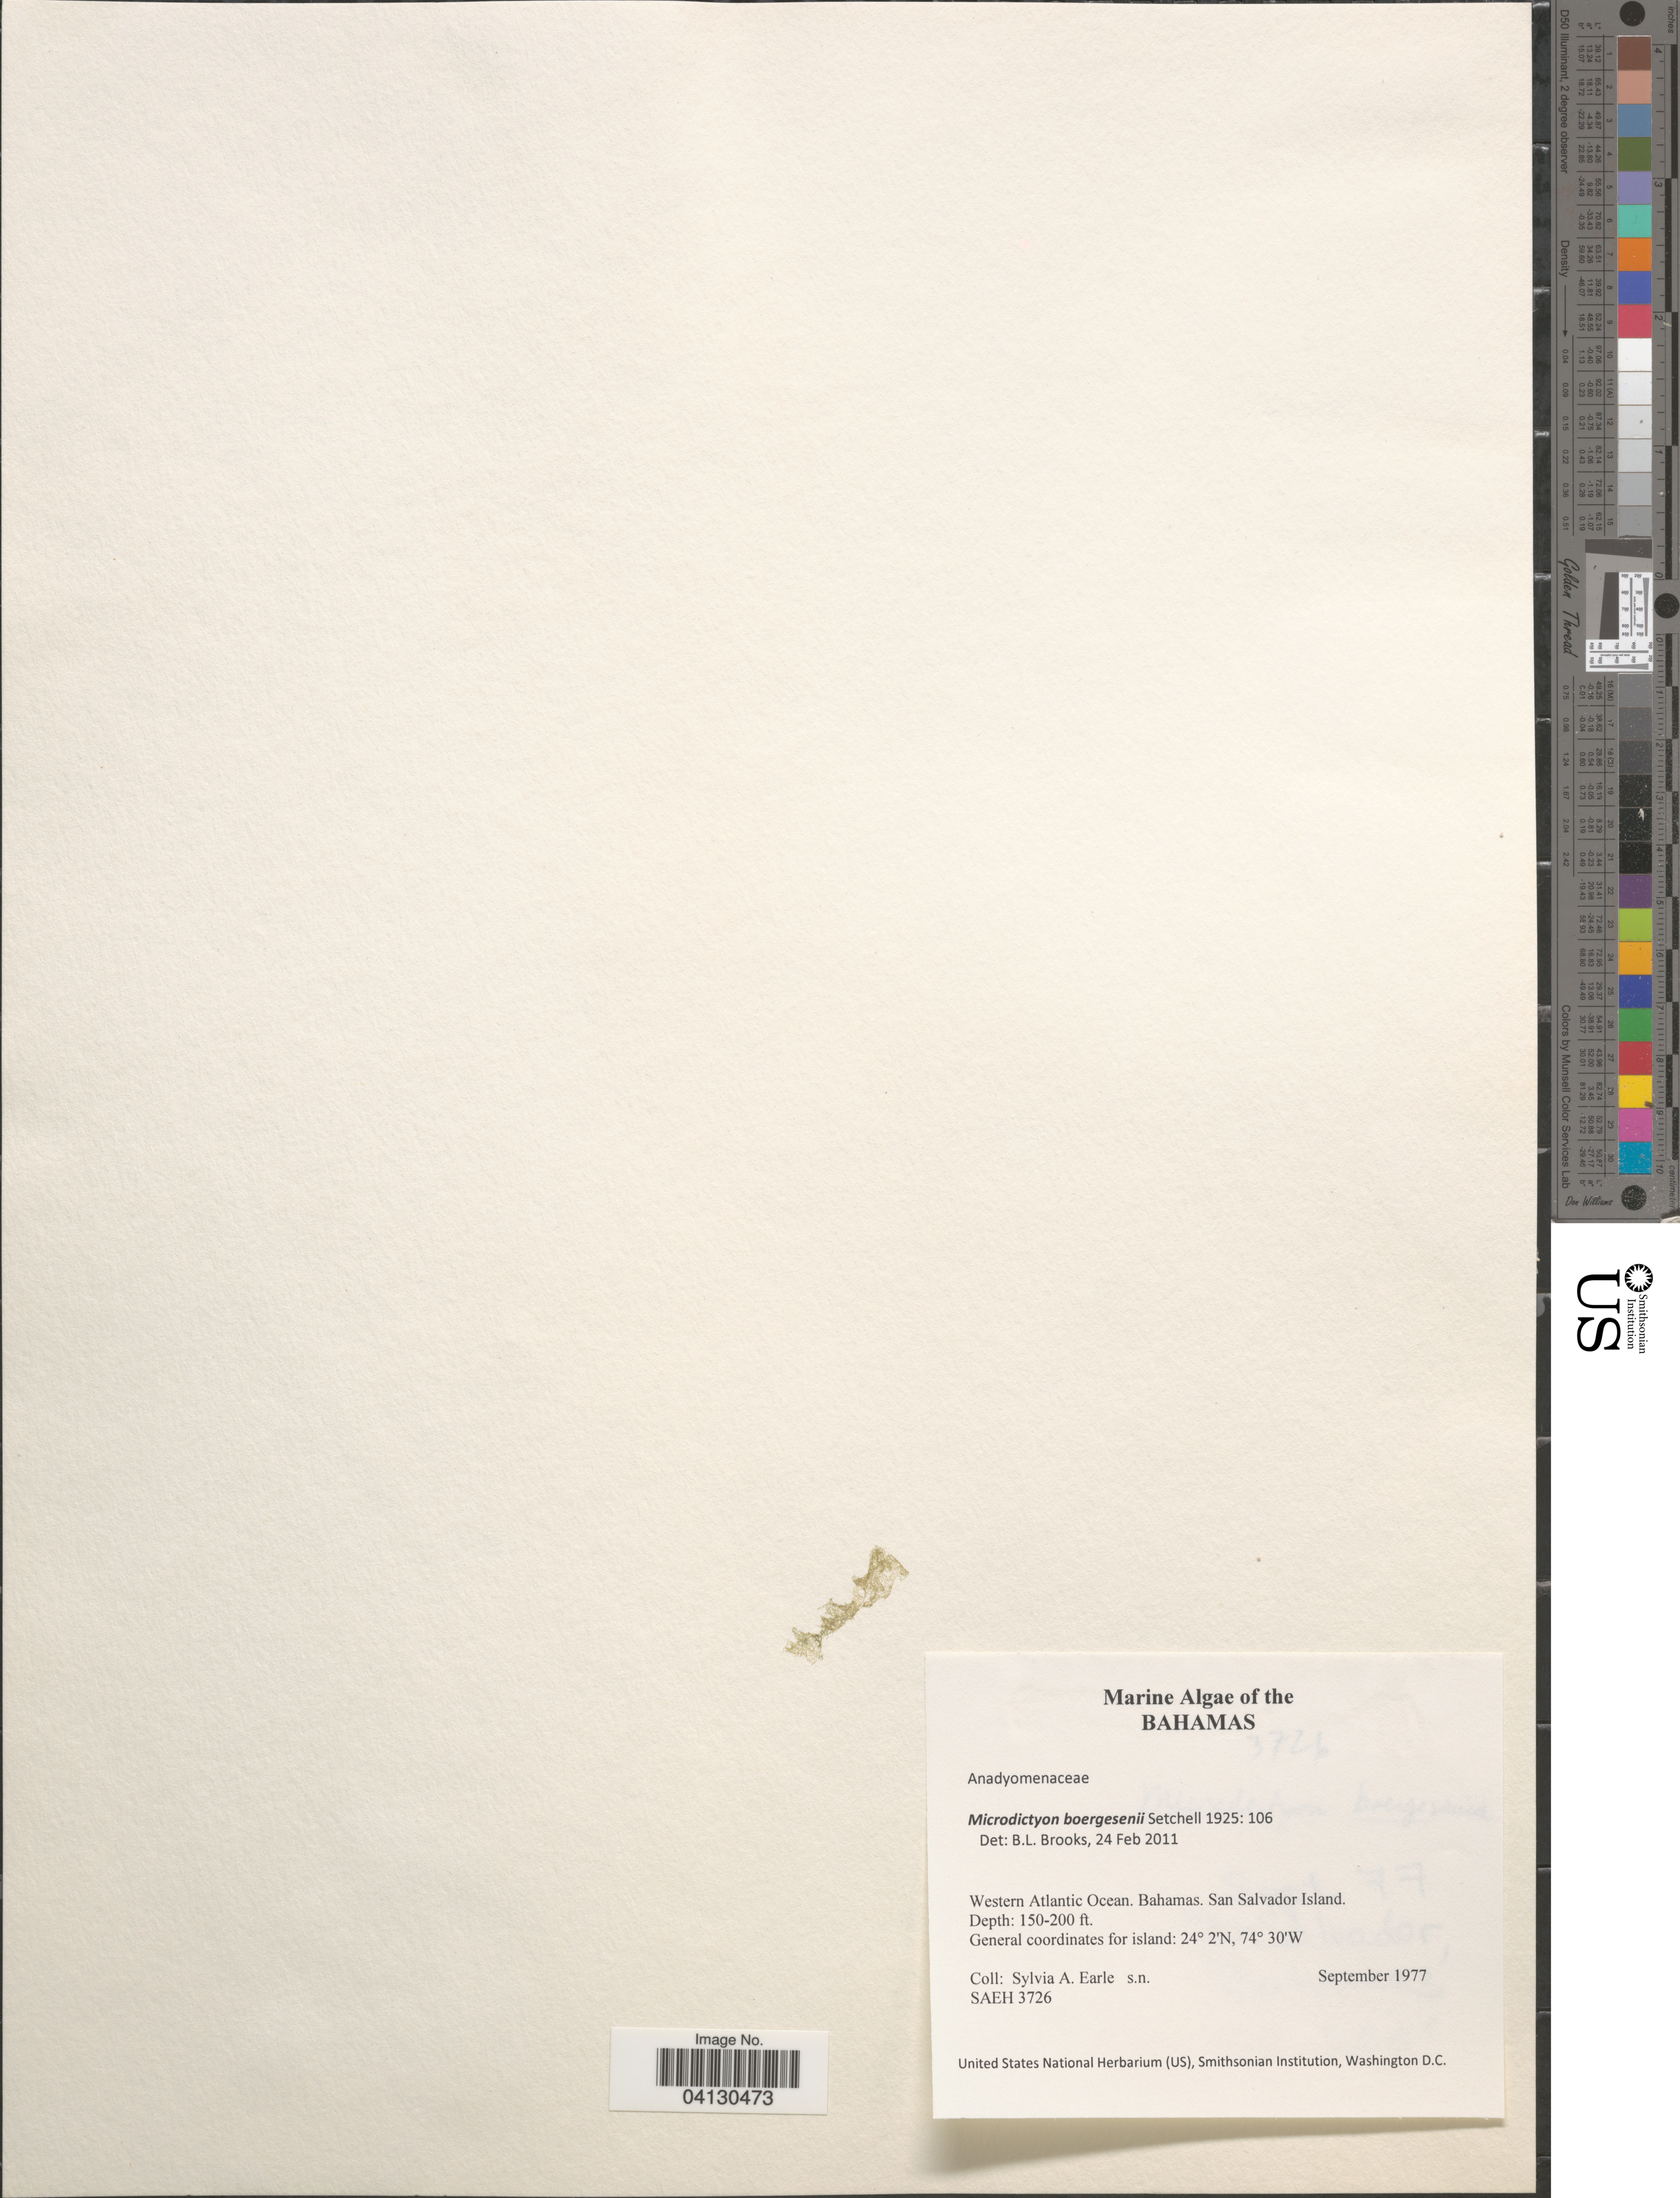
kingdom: Plantae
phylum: Chlorophyta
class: Ulvophyceae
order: Cladophorales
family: Anadyomenaceae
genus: Microdictyon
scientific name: Microdictyon boergesenii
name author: Setch.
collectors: S. A. Earle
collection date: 1977-09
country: Bahamas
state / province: San Salvador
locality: Western Atlantic Ocean. San Salvador Island.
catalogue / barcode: US 329187